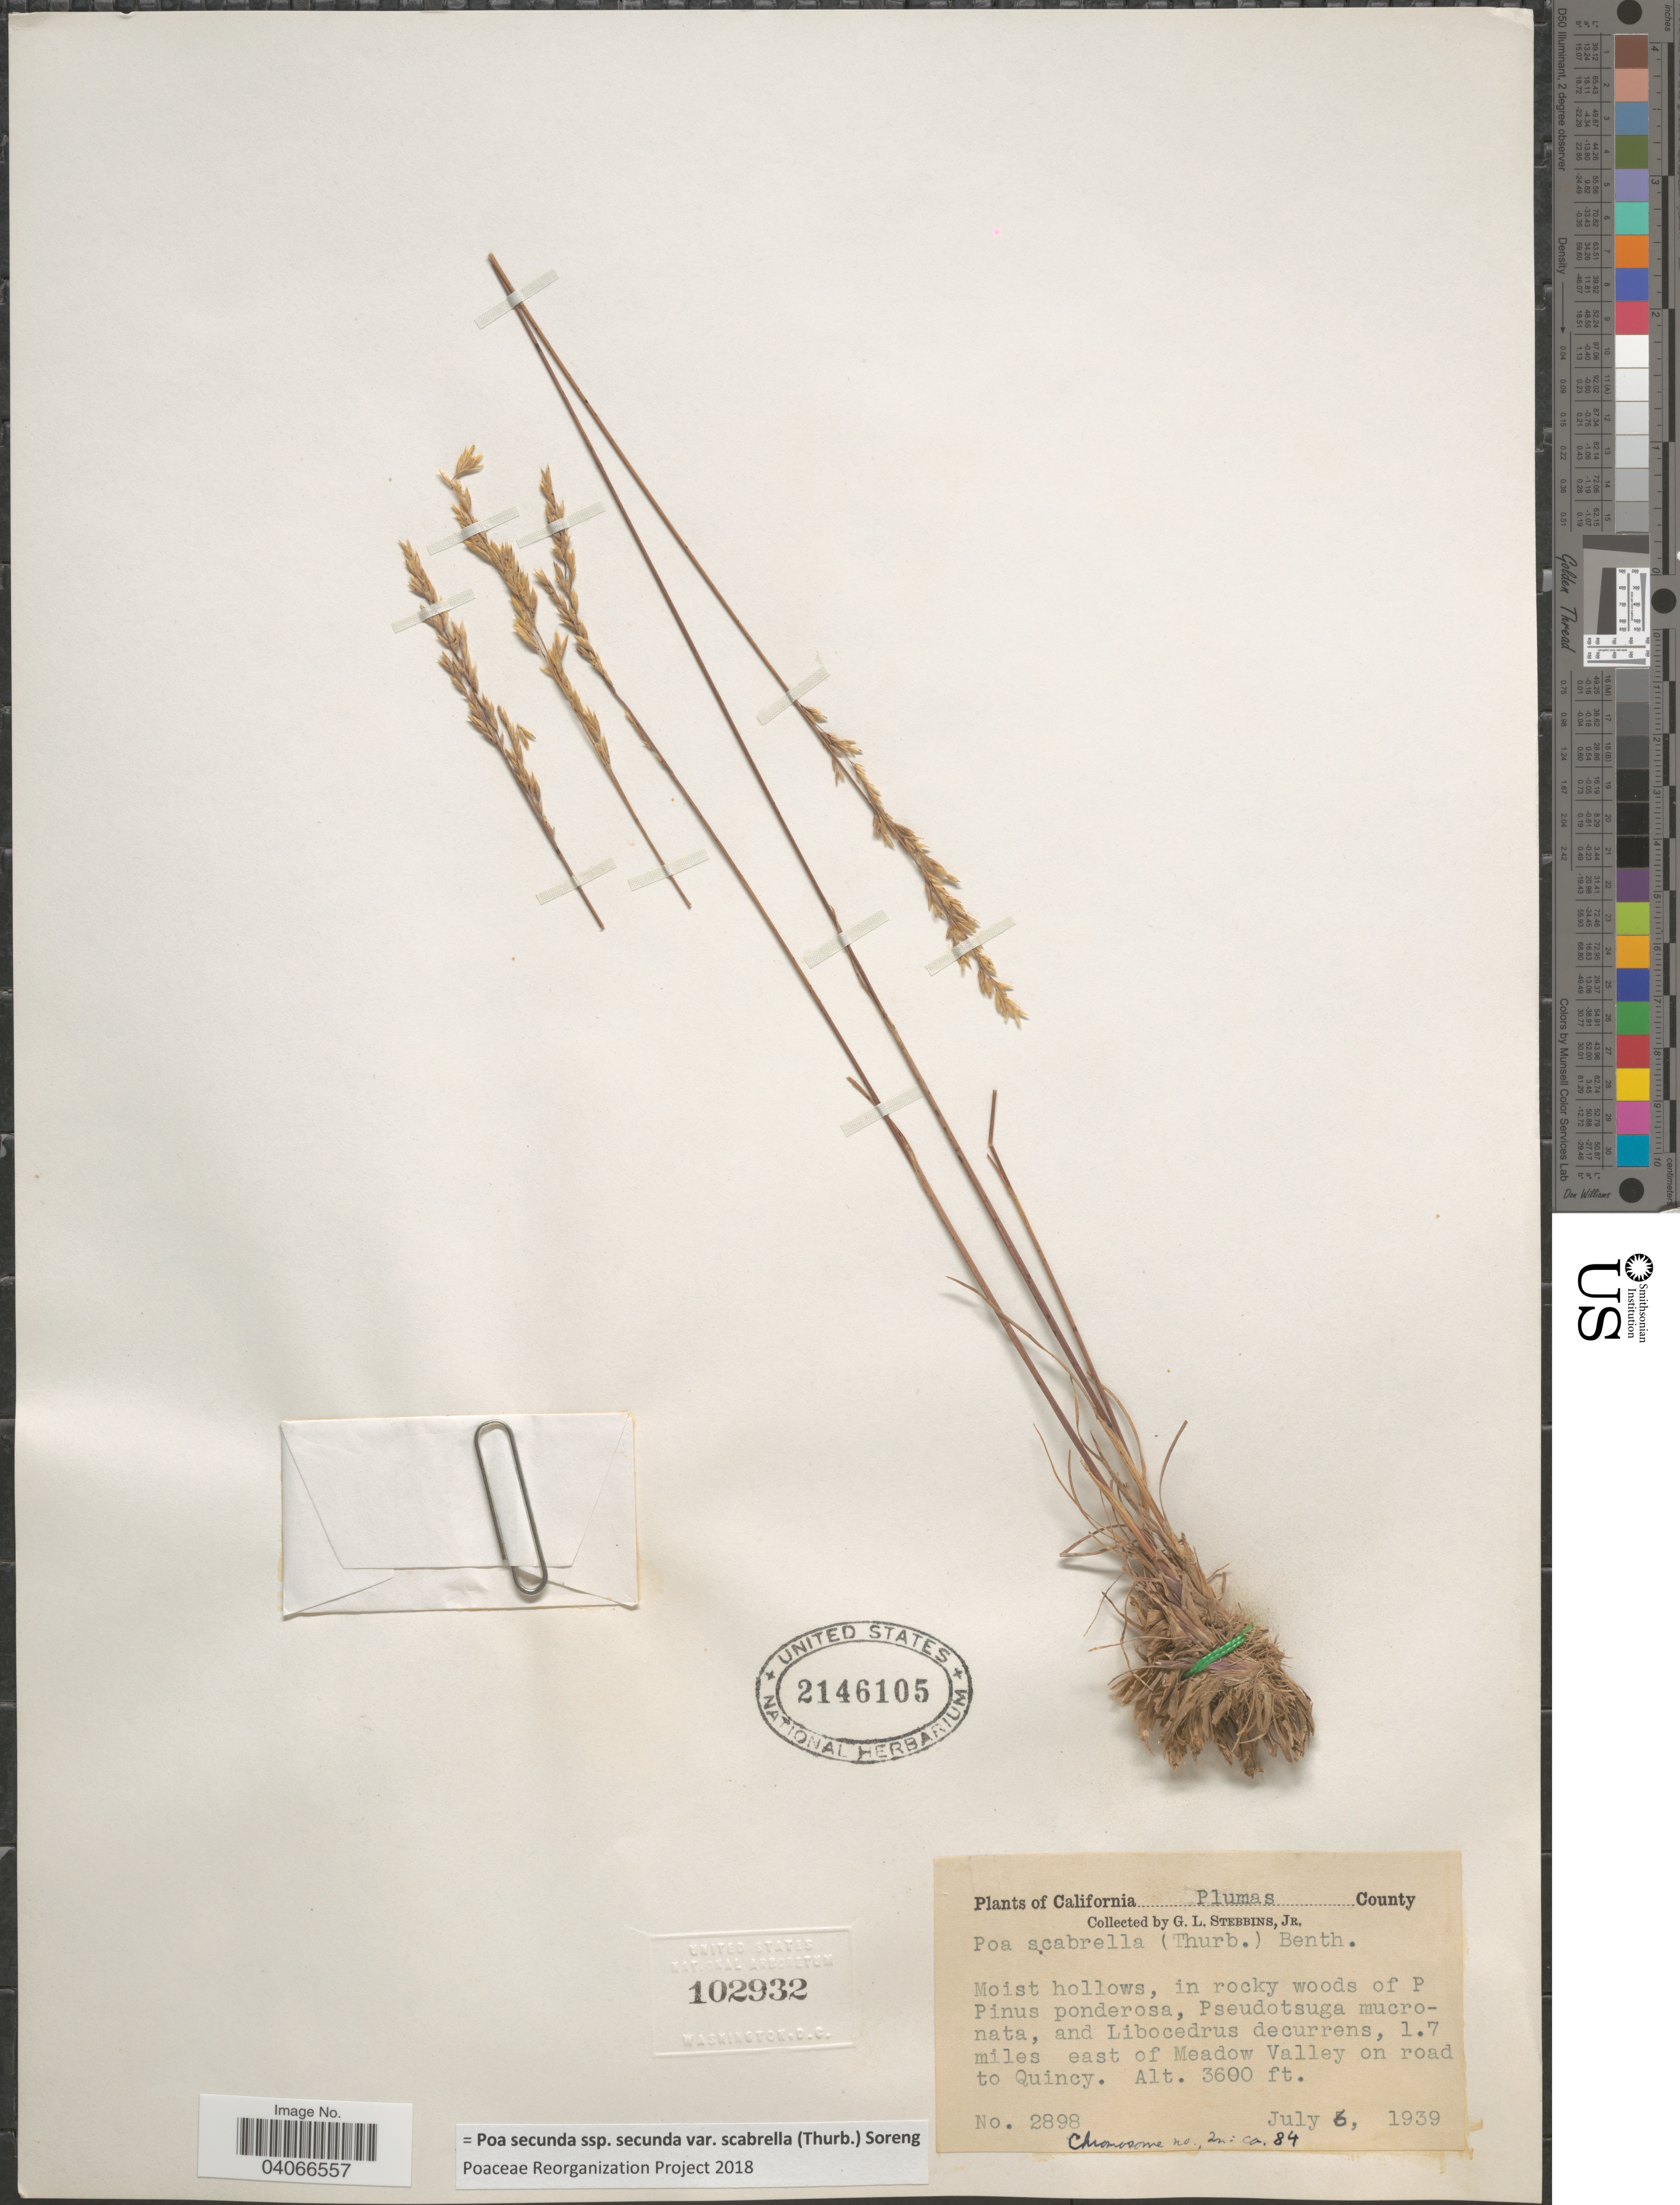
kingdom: Plantae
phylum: Tracheophyta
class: Liliopsida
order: Poales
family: Poaceae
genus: Poa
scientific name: Poa secunda subsp. secunda var. scabrella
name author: (Thurb.) Soreng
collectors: G. L. Stebbins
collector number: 2898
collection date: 1939-07-06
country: United States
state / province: California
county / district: Plumas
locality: Plumas County. 1.7 miles east of Meadow Valley on road to Quincy.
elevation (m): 1097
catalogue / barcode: US 2146105